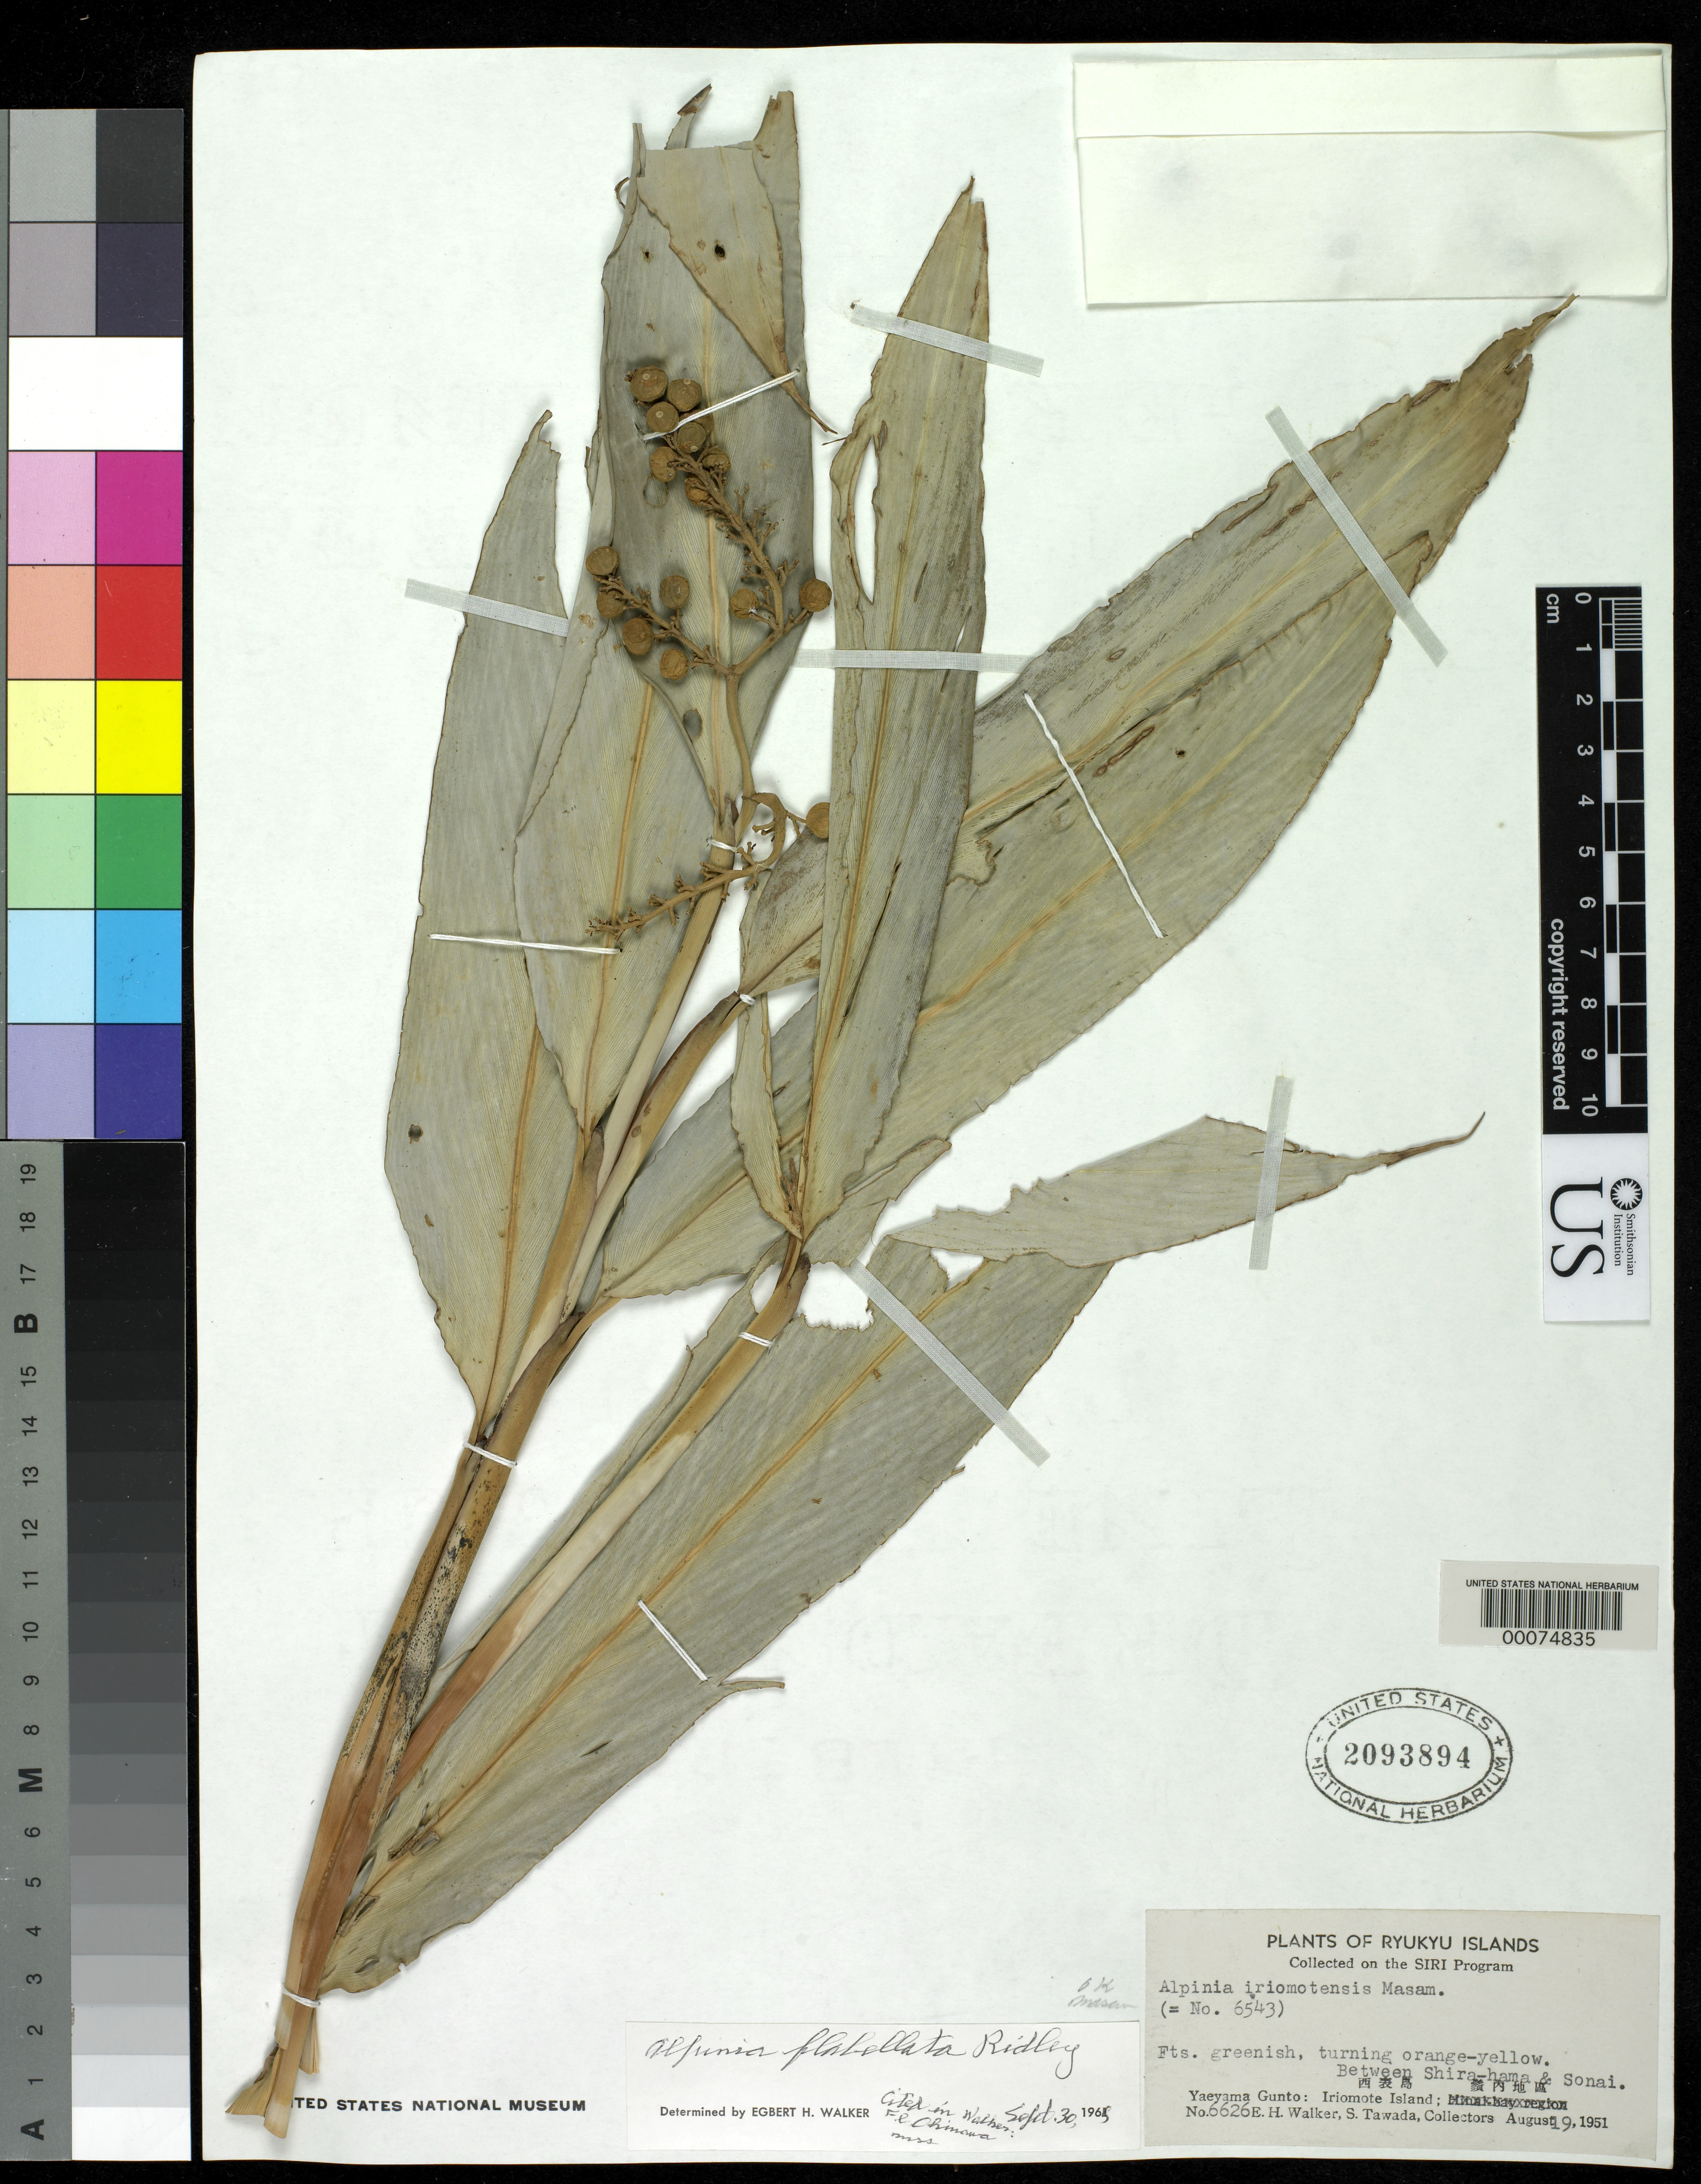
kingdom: Plantae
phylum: Tracheophyta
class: Liliopsida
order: Zingiberales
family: Zingiberaceae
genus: Alpinia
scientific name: Alpinia flabellata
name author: Ridl.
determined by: Walker, E. H.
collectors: H. Walker & S. Tawada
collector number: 6626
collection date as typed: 09 Aug 1951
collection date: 1951-08-09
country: Japan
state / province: Okinawa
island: Iriomote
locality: Yaeyama Gunto, between Shira-hama and Sonai.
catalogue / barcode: US 2093894